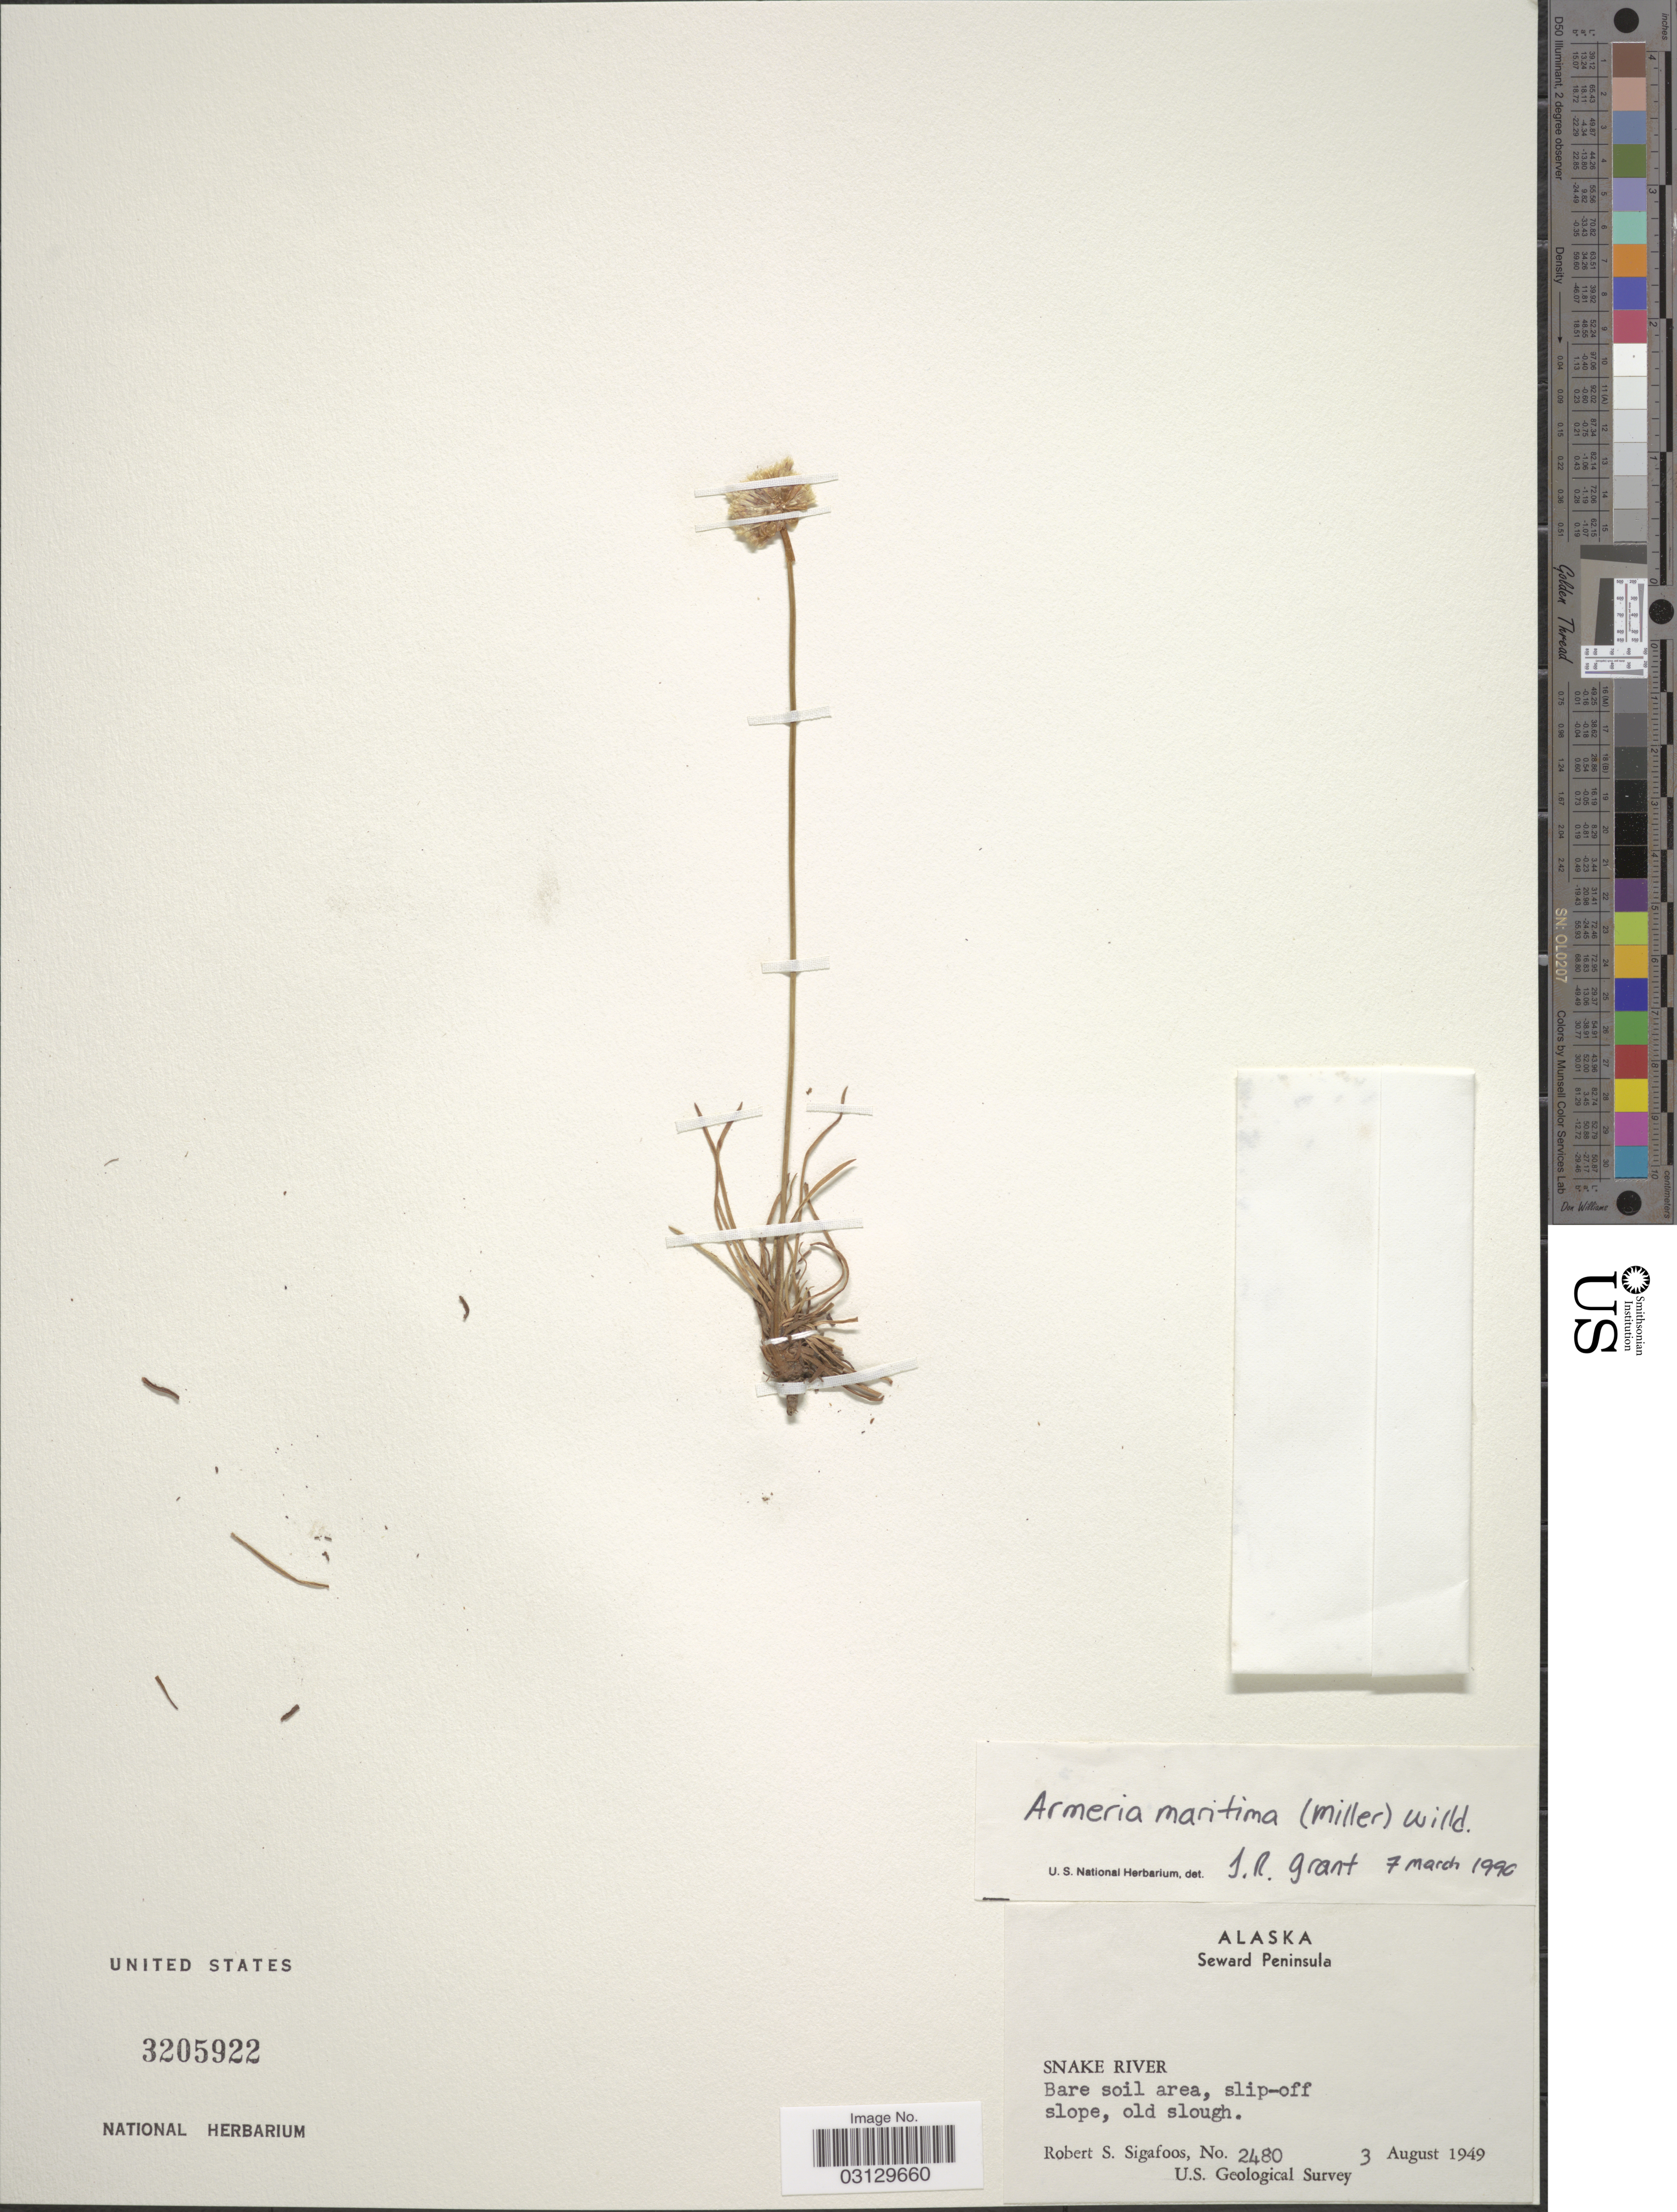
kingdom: Plantae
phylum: Tracheophyta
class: Magnoliopsida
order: Caryophyllales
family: Plumbaginaceae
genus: Armeria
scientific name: Armeria maritima subsp. sibirica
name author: (Turcz. ex Boiss.) Nyman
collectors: R. Sigafoos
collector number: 2480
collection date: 1949-08-03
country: United States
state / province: Alaska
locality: Seward Peninsula. Snake River.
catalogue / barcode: US 3205922